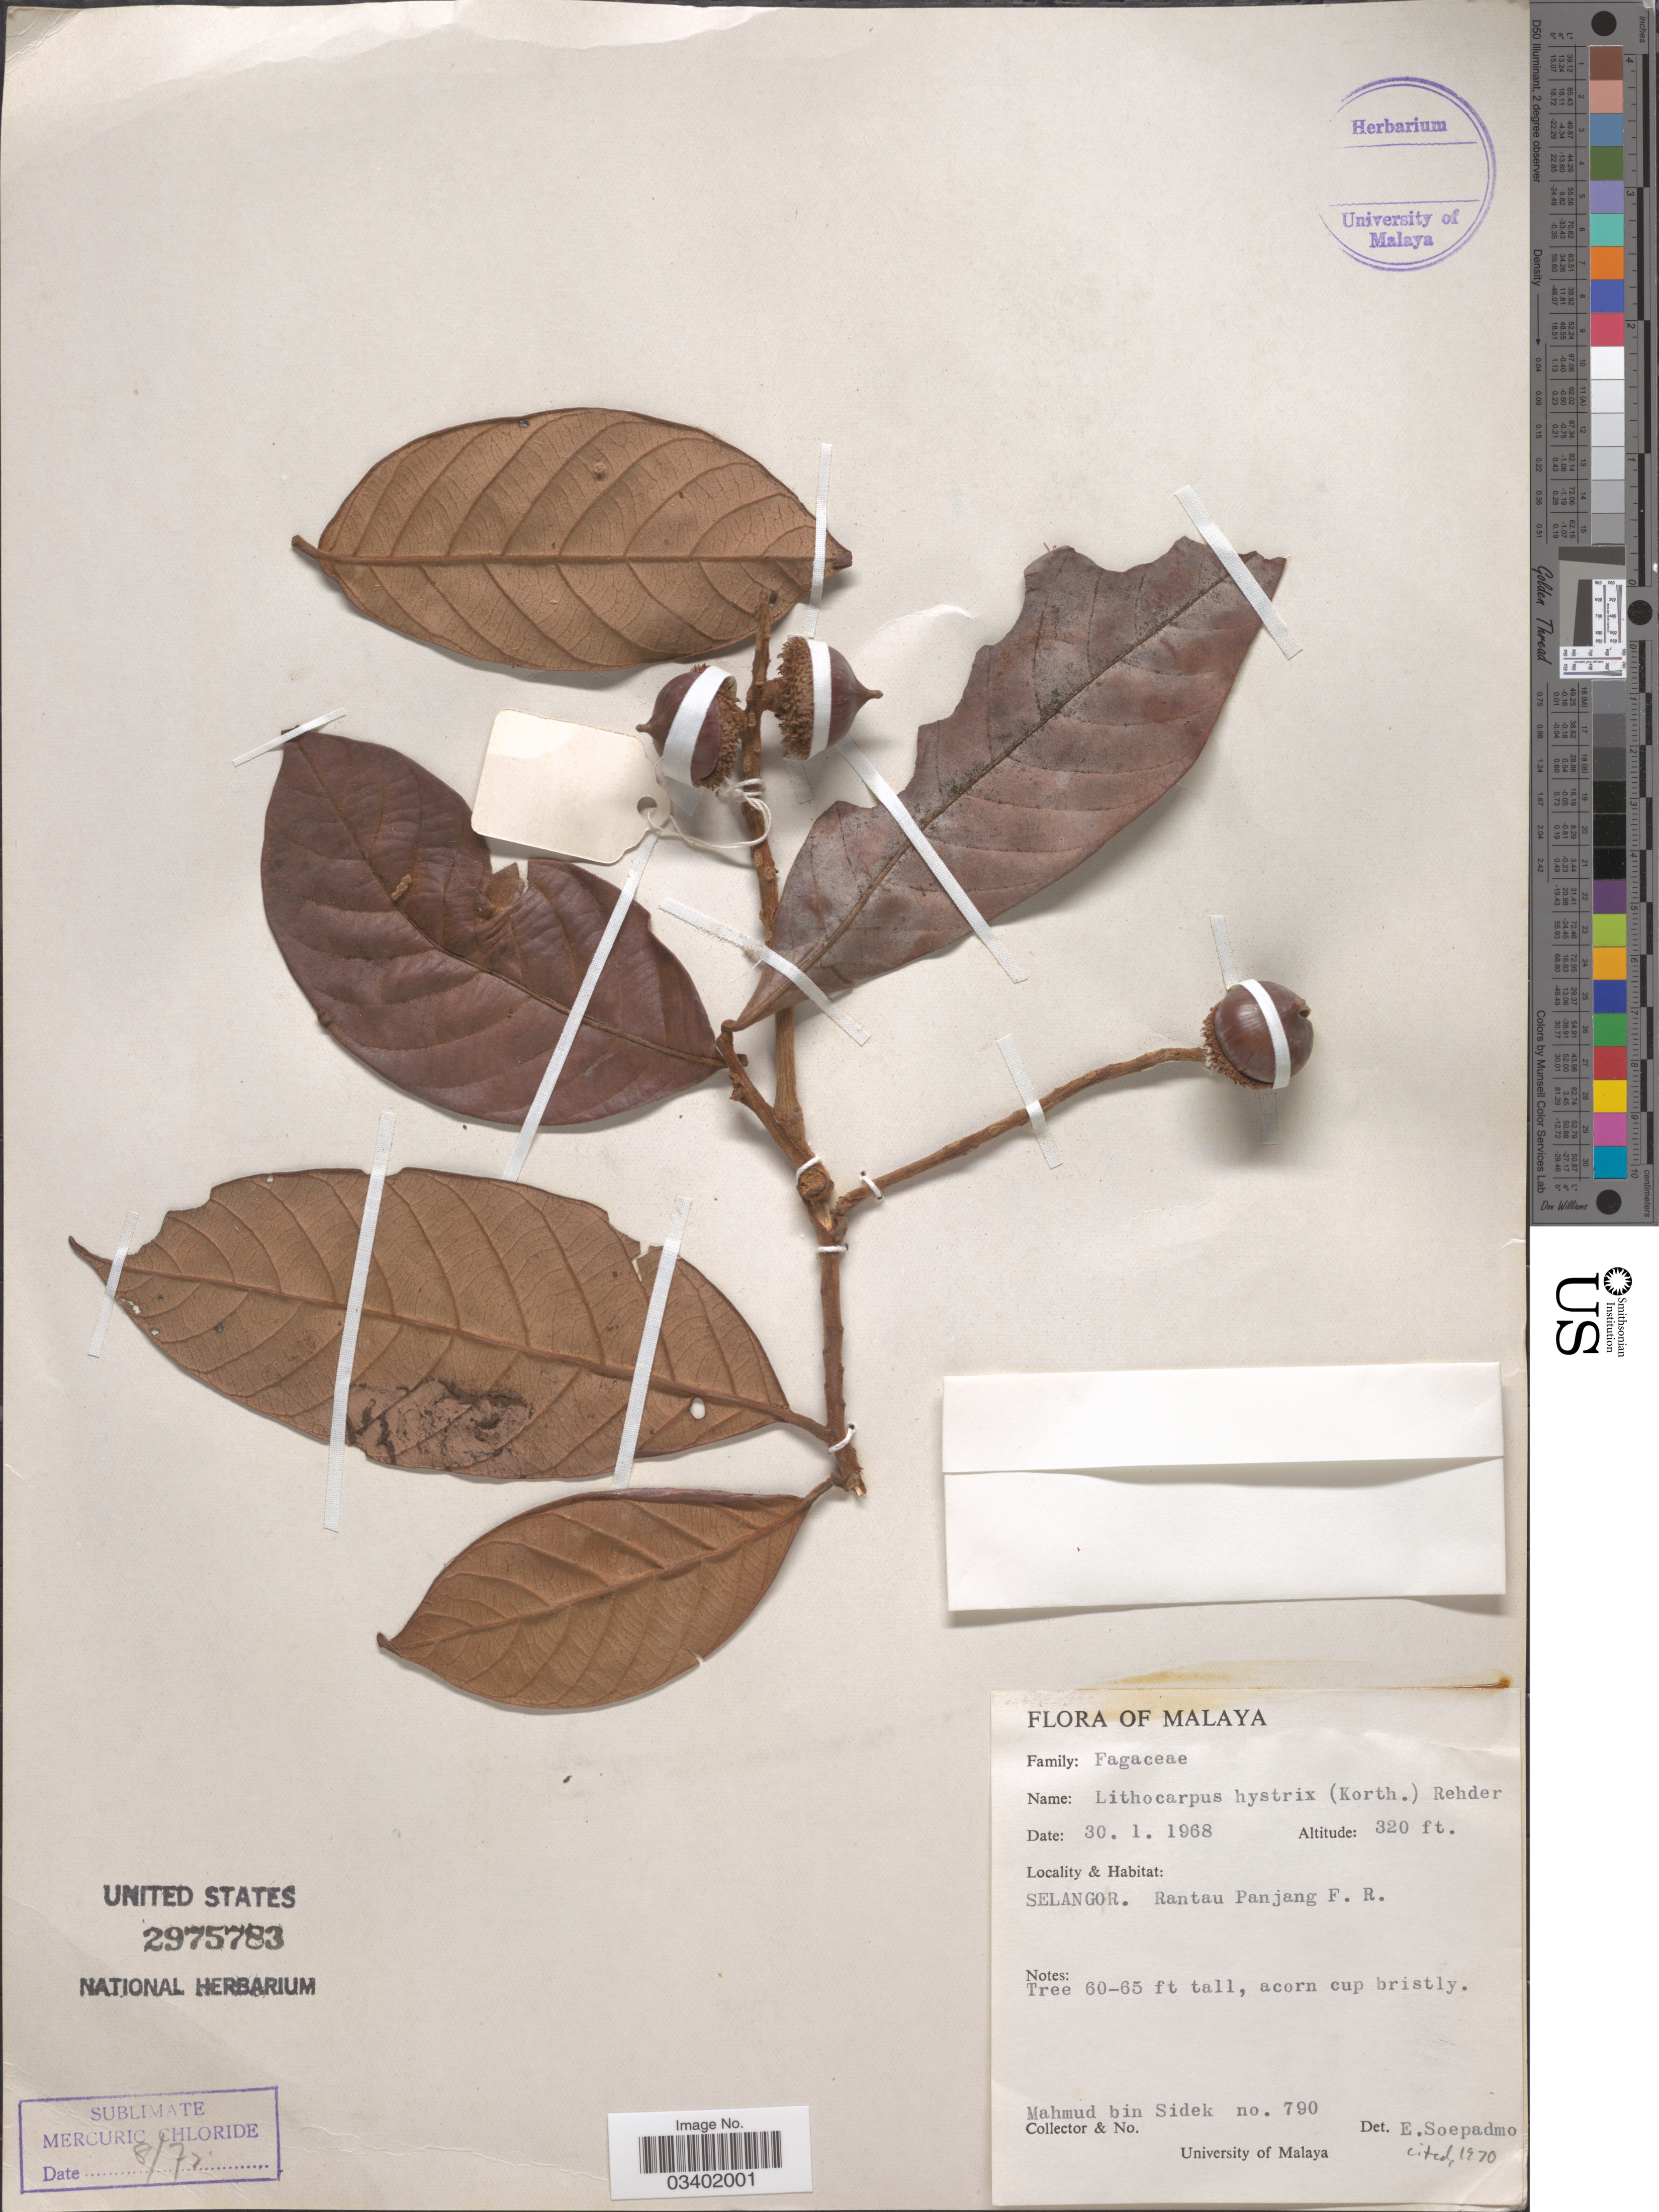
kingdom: Plantae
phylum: Tracheophyta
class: Magnoliopsida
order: Fagales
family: Fagaceae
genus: Lithocarpus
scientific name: Lithocarpus hystrix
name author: (Korth.) Rehder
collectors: M. Sidek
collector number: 790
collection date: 1968-01-30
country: Malaysia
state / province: Selangor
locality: Malaya. Rantau Panjang F. R.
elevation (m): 98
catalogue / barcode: US 2975783